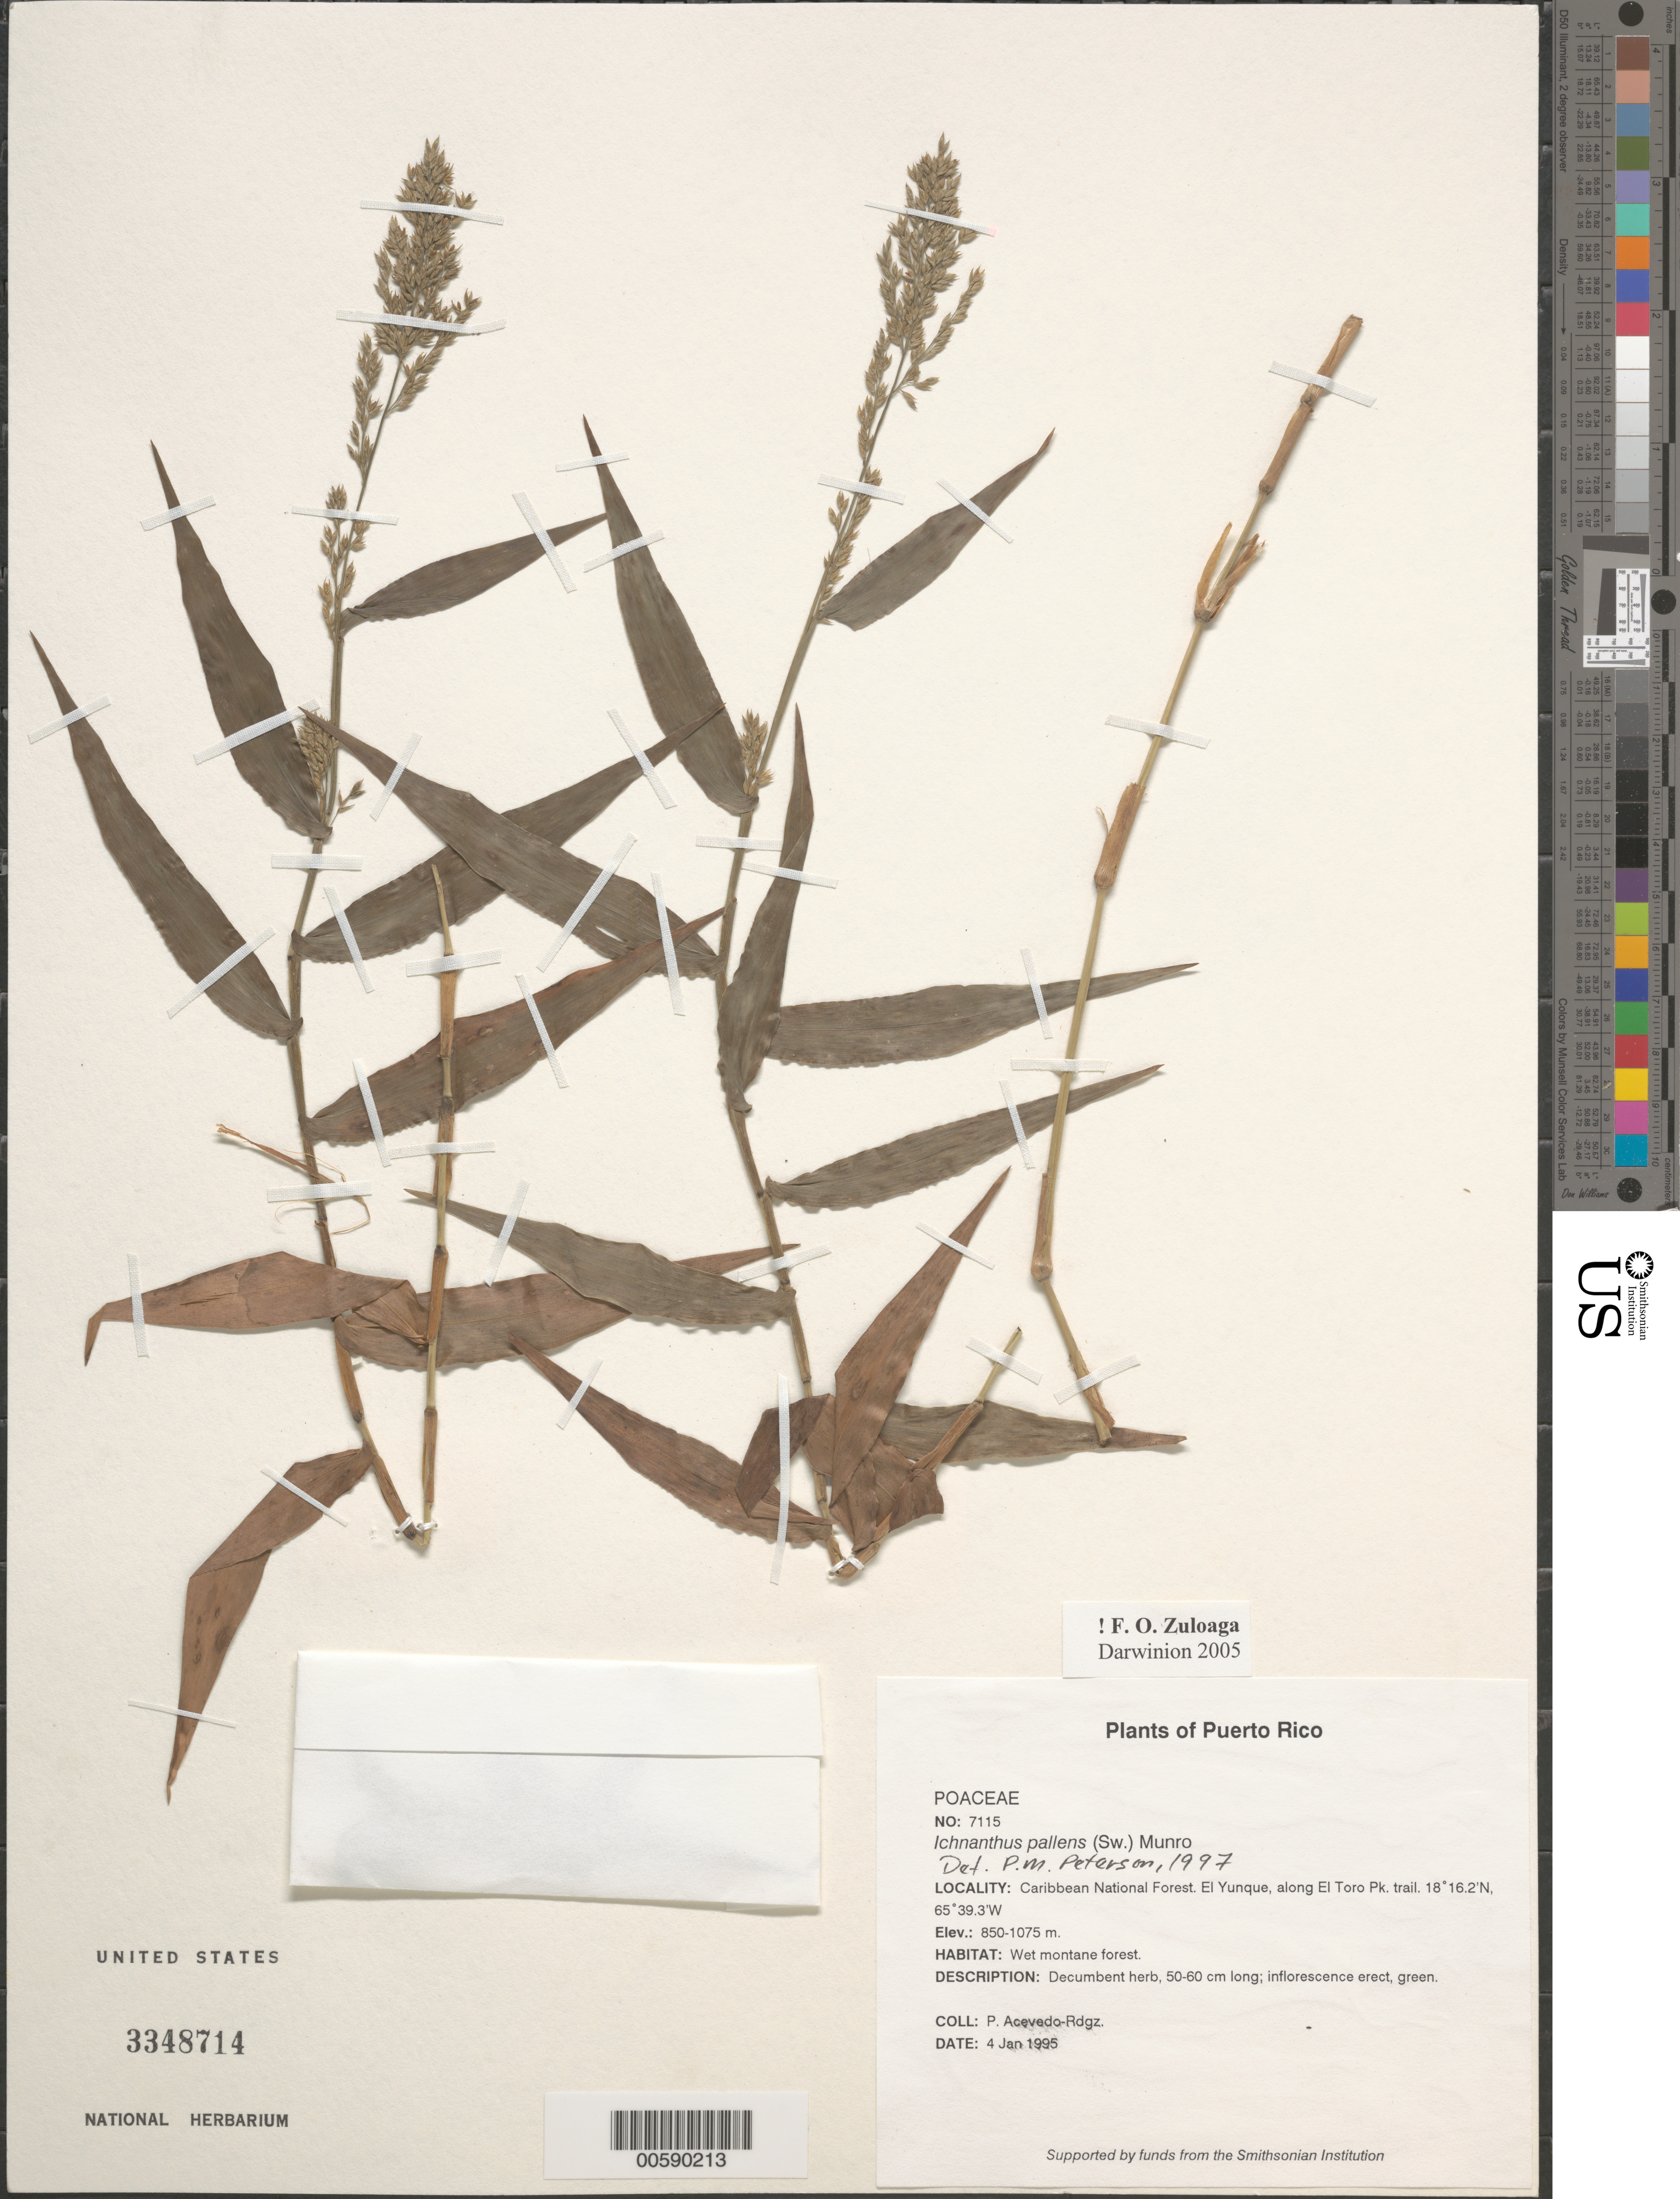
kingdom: Plantae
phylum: Tracheophyta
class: Liliopsida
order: Poales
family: Poaceae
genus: Ichnanthus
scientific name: Ichnanthus pallens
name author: (Sw.) Munro ex Benth.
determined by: Peterson, Paul M., (BOT), Smithsonian Institution - National Museum of Natural History (UNITED STATES)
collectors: P. Acevedo-Rodr.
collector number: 7115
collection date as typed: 04 Jan 1995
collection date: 1995-01-04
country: Puerto Rico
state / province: Río Grande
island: Puerto Rico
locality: Río Grande; Caribbean National Forest. El Yunque, along El Toro Pk. trail.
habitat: Wet montane forest.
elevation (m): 850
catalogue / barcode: US 3348714